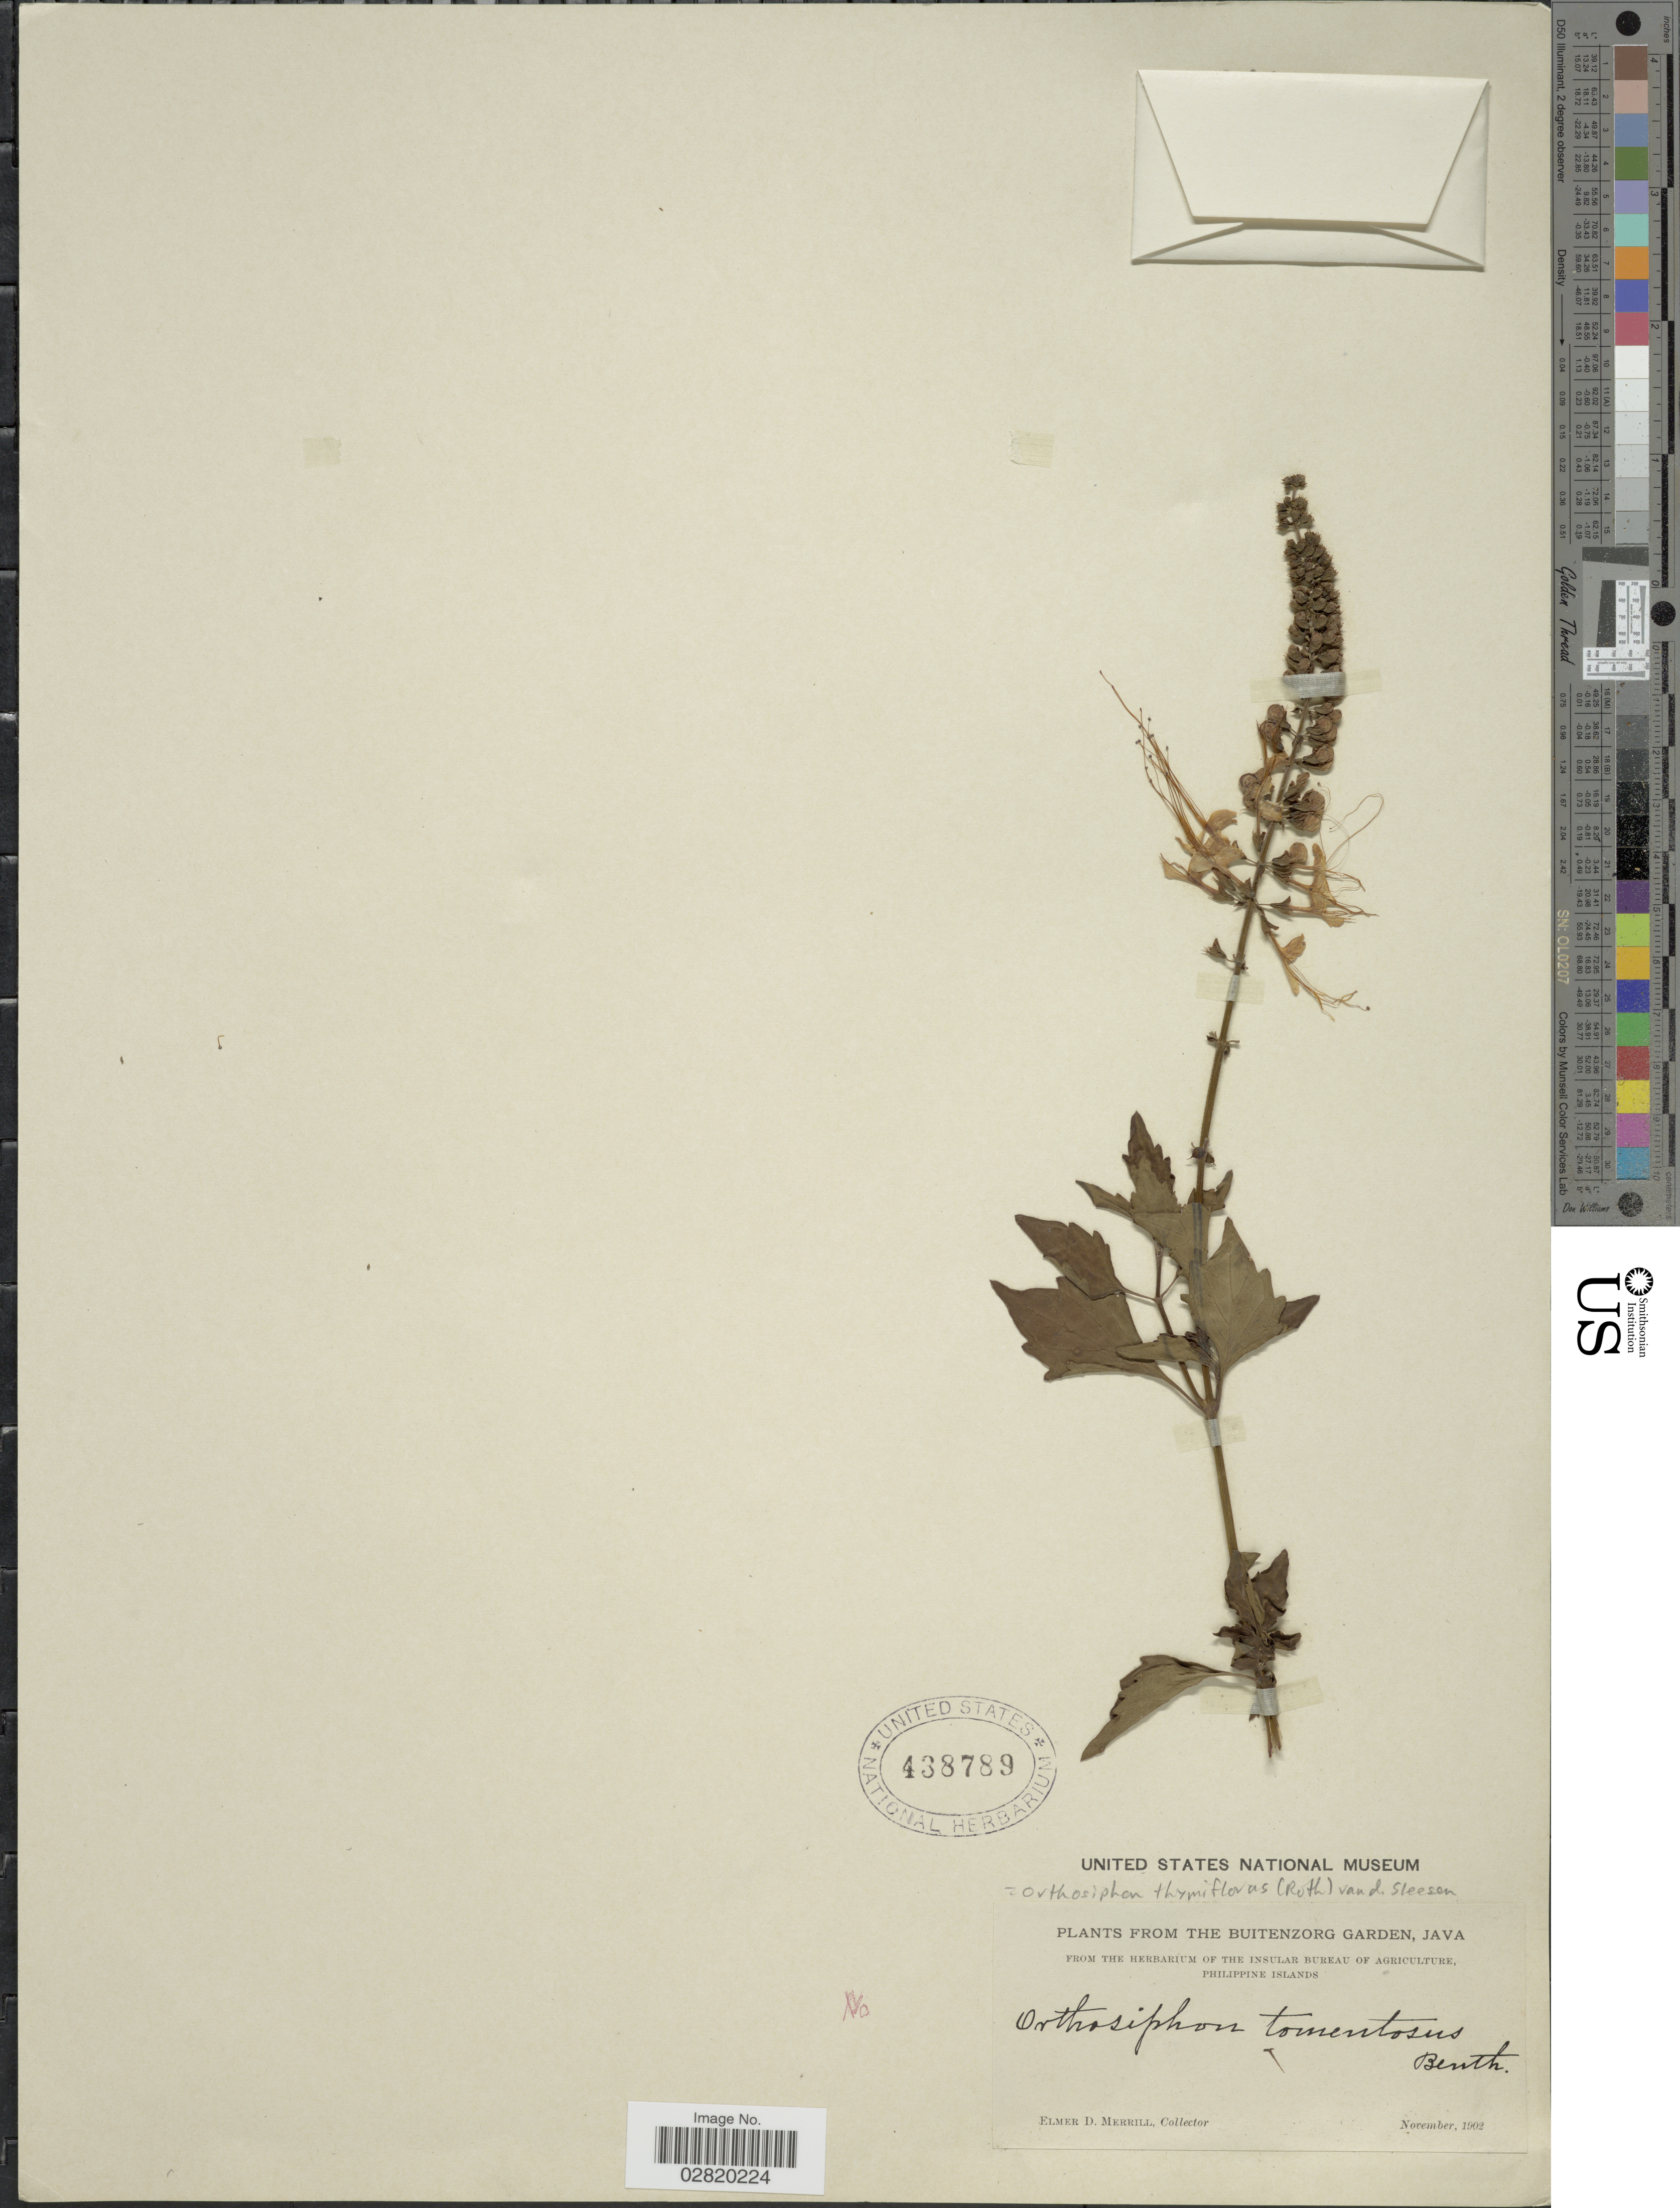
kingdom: Plantae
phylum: Tracheophyta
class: Magnoliopsida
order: Lamiales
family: Lamiaceae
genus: Orthosiphon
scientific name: Orthosiphon thymiflorus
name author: (A. Roth) Sleesen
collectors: E. D. Merrill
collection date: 1902-11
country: Indonesia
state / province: Java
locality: Buitenzorg Garden.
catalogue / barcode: US 438789